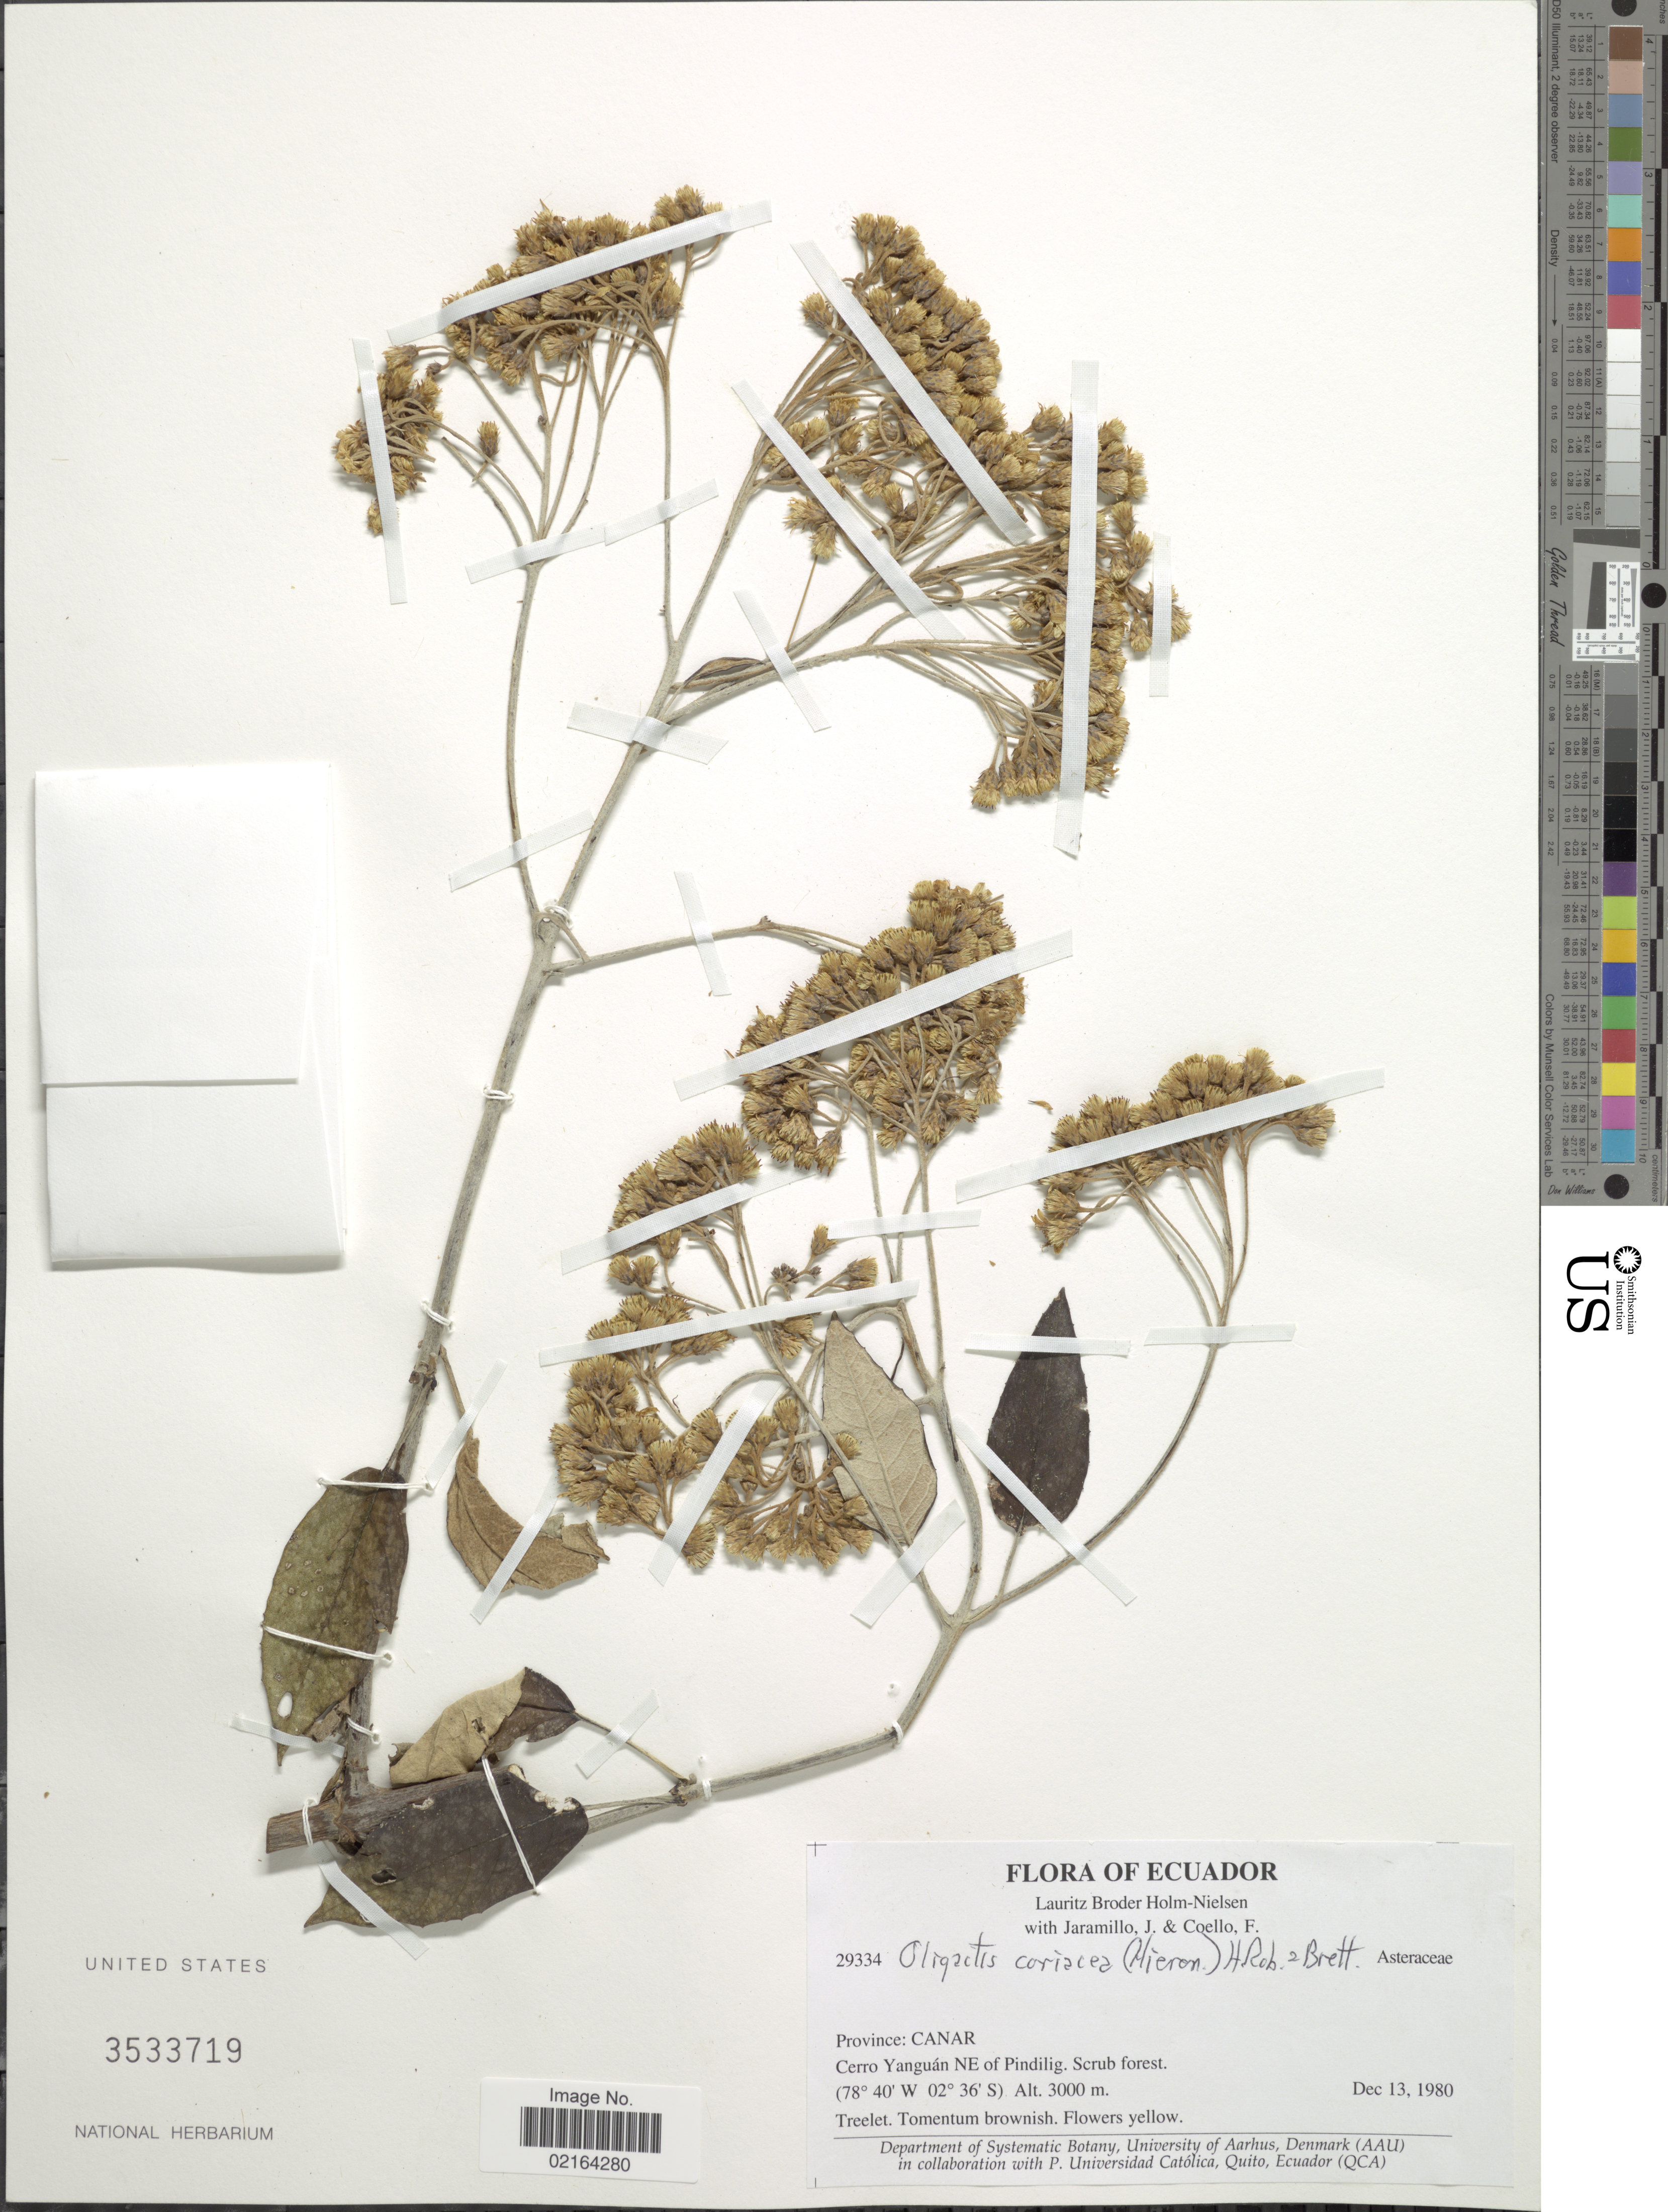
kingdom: Plantae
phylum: Tracheophyta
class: Magnoliopsida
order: Asterales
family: Asteraceae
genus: Sampera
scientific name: Sampera coriacea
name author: (Hieron.) V.A. Funk & H. Rob.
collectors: L. B. Holm-Nielsen, J. Jaramillo & F. Coello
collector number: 29334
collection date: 1980-12-13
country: Ecuador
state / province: Cañar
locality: Province: Canar, Cerro Yanguan NE of Pindilig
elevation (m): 3000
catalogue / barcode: US 3533719